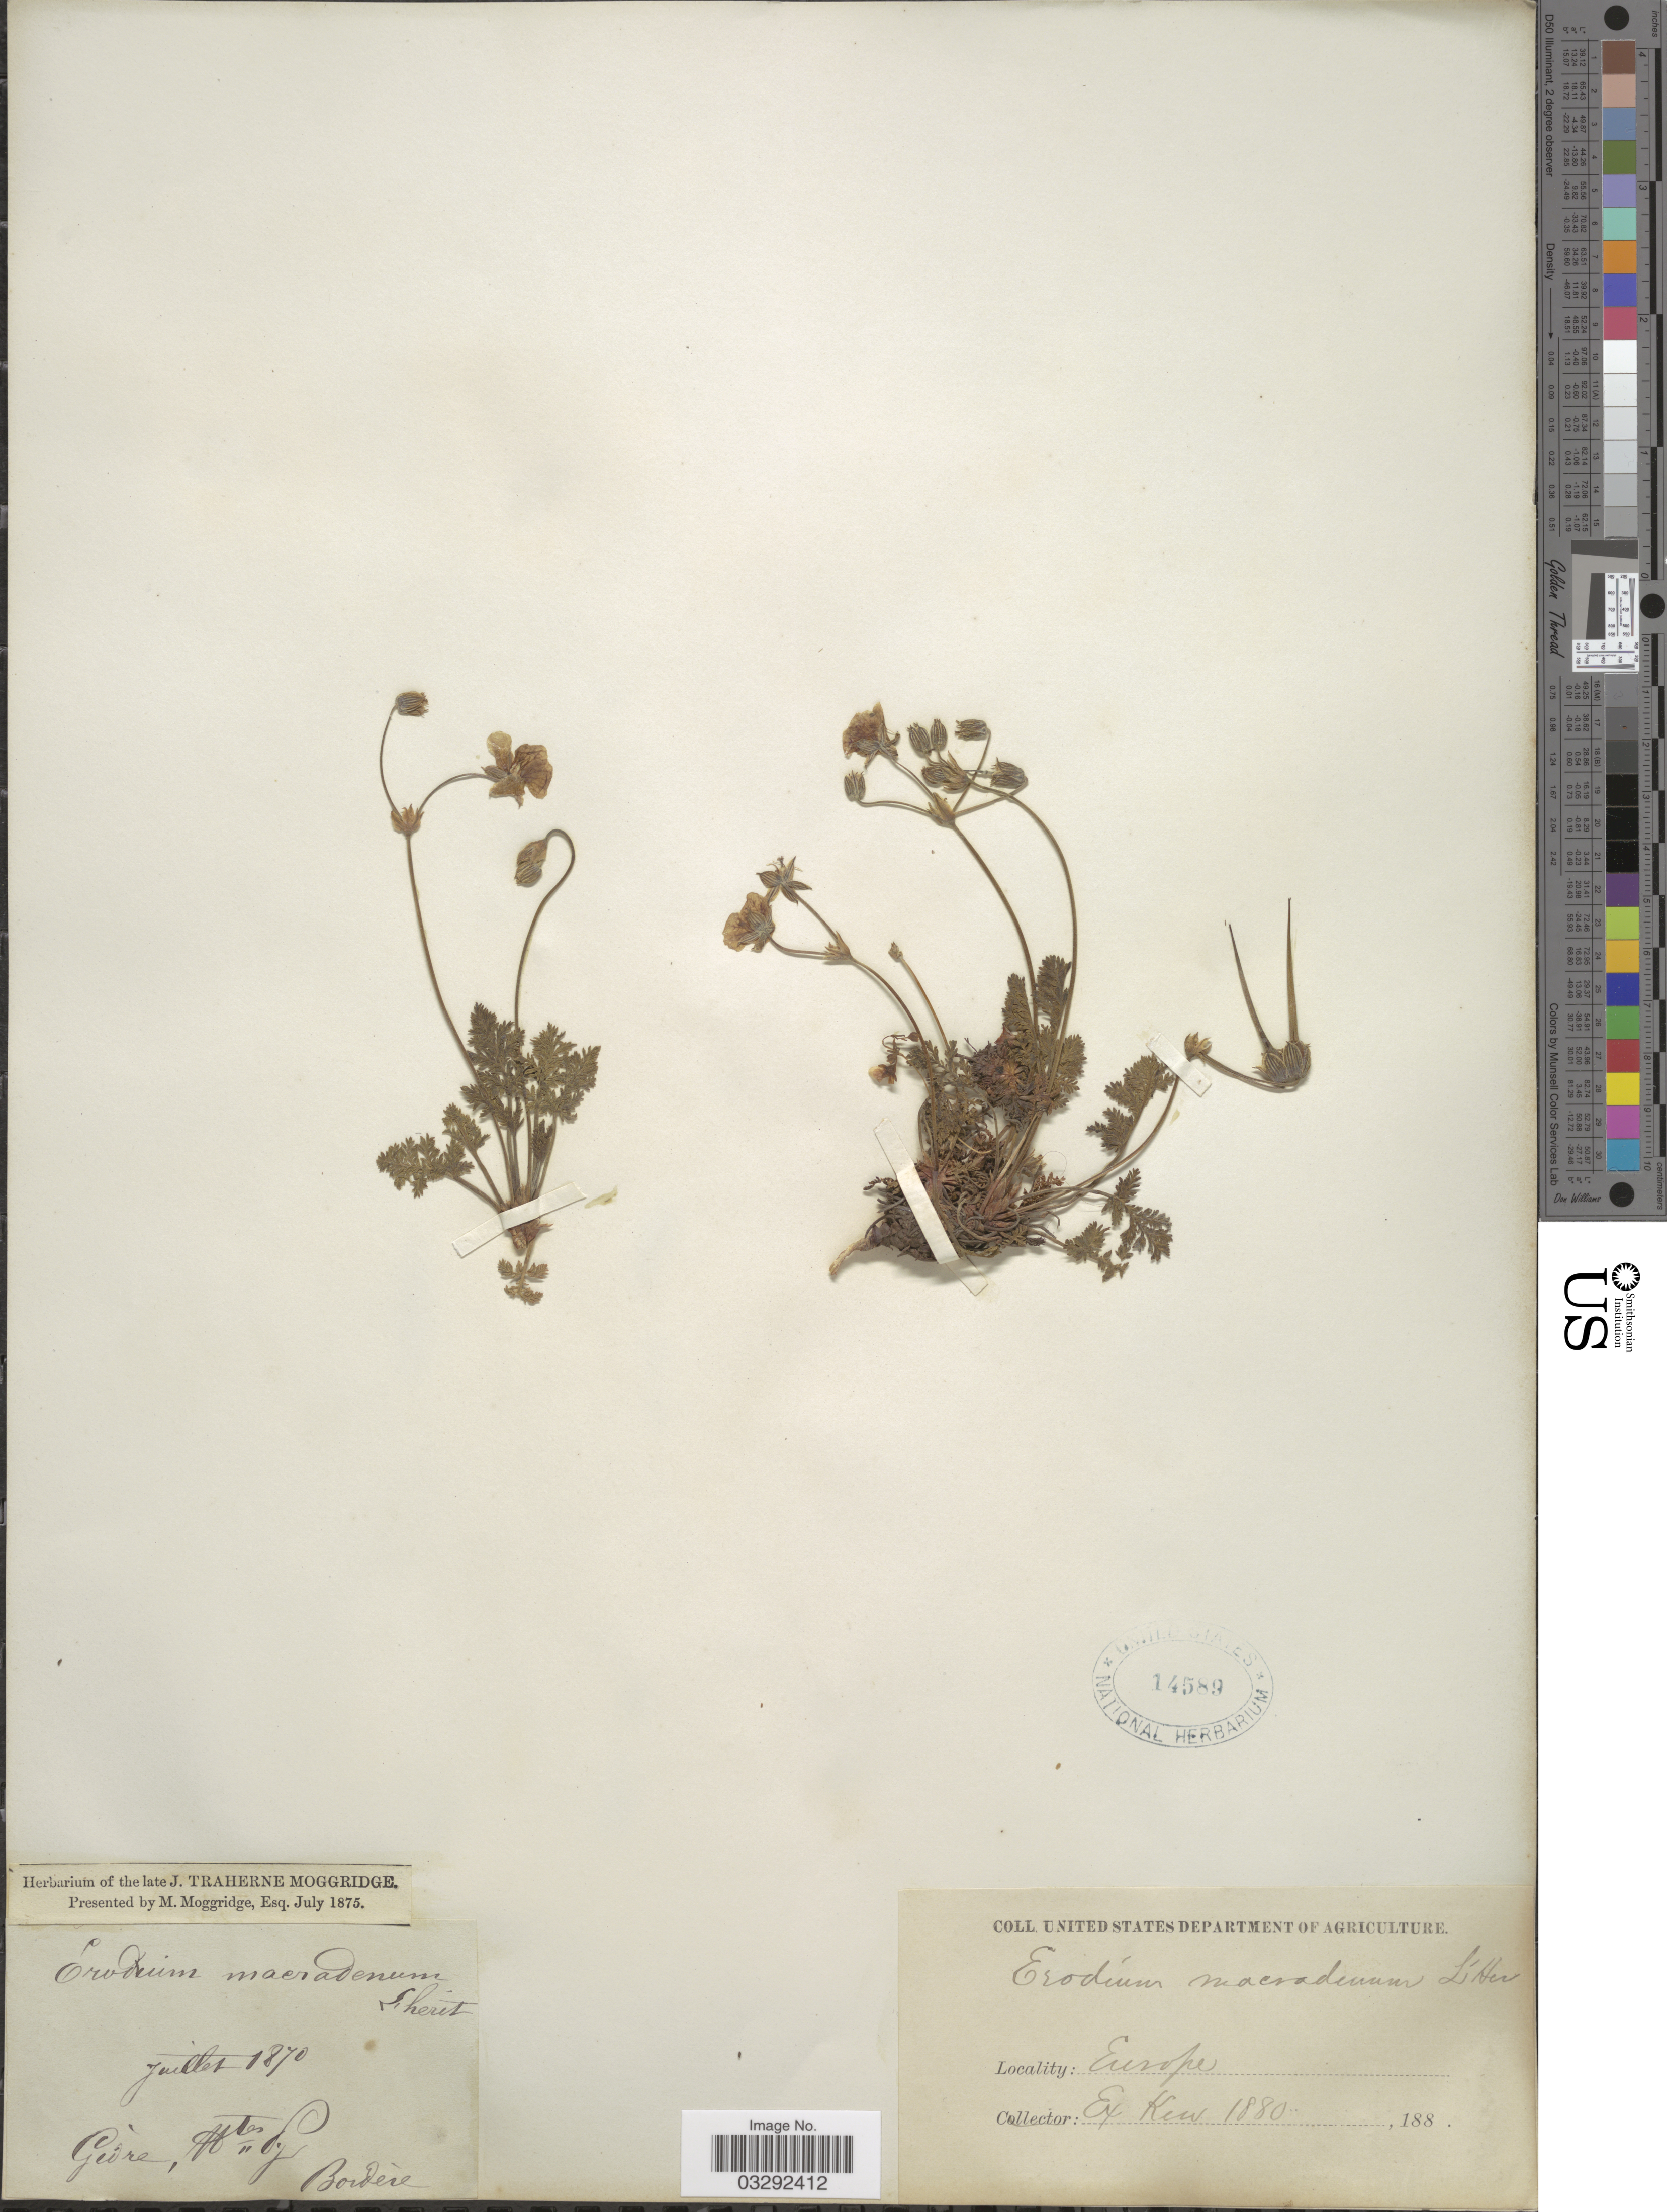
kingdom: Plantae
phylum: Tracheophyta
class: Magnoliopsida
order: Geraniales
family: Geraniaceae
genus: Erodium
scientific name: Erodium macradenum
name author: L'Hér.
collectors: -. Bordère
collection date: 1870-07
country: France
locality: Gèdre, Htes Pyr. Europe.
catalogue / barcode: US 14589